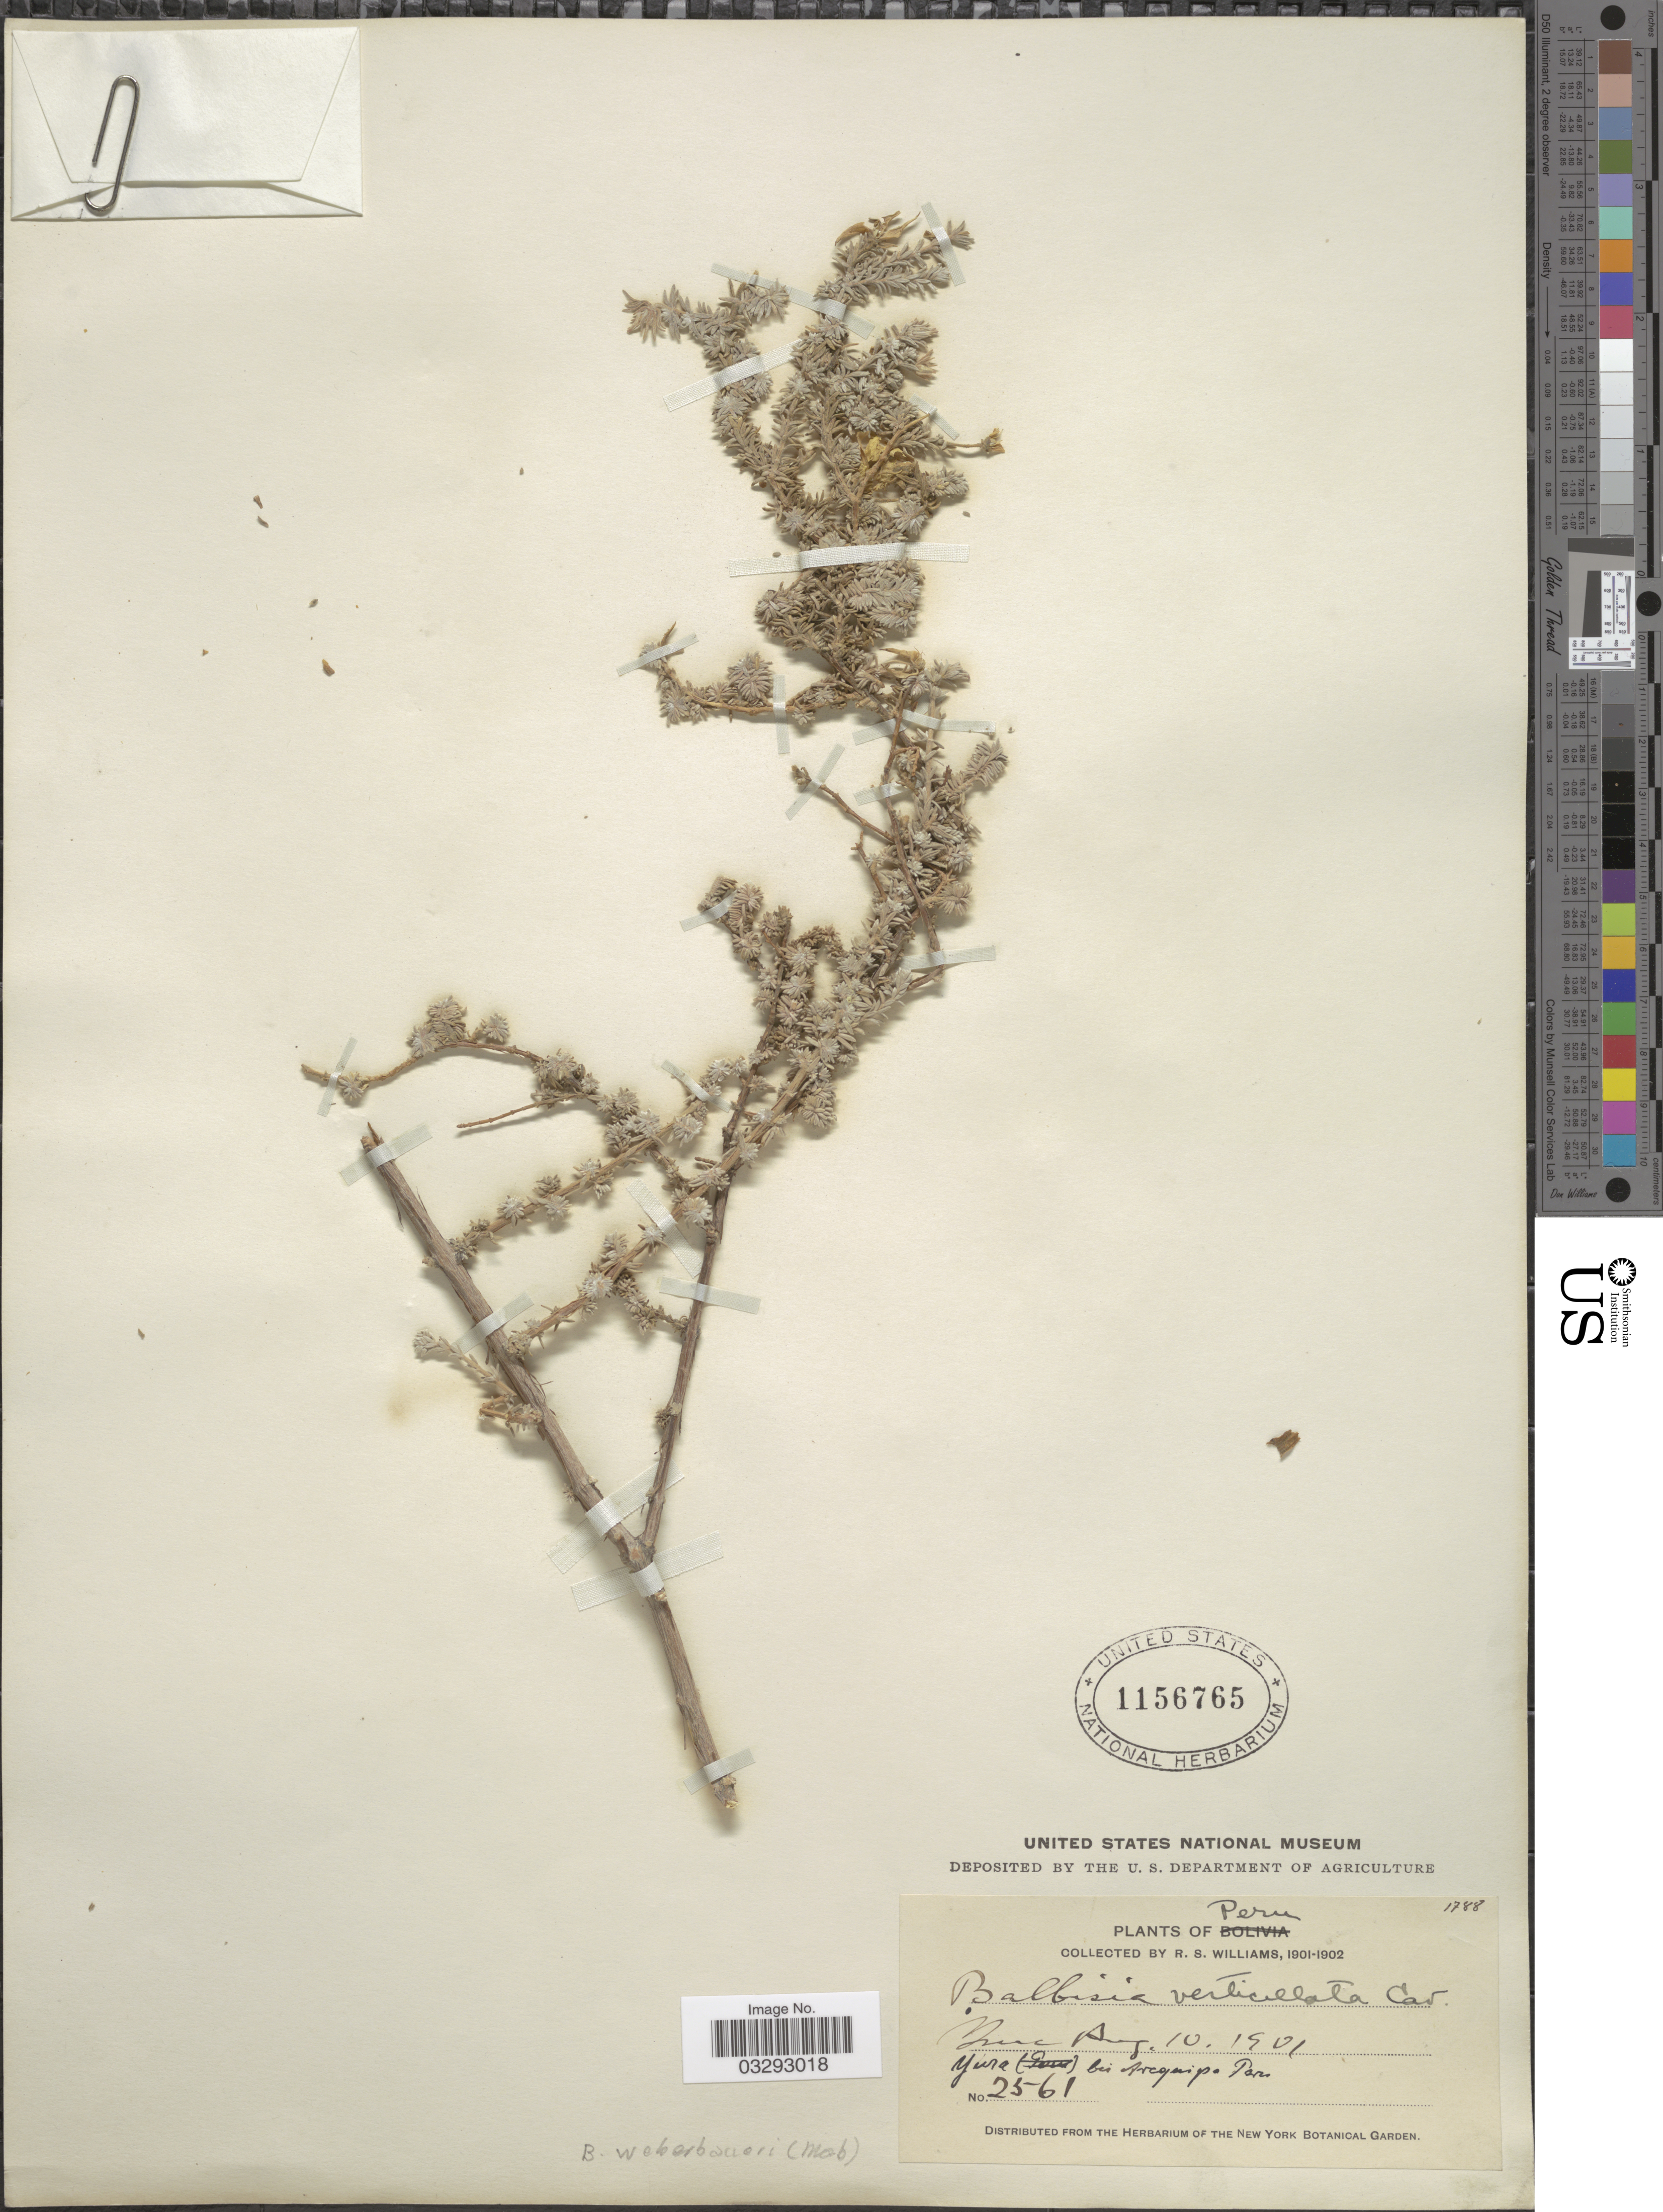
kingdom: Plantae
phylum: Tracheophyta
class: Magnoliopsida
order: Geraniales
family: Vivianiaceae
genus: Balbisia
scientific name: Balbisia weberbaueri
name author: R. Knuth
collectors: R. S. Williams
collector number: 2561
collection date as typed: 10 Aug 1901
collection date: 1901-08-10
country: Peru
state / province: Arequipa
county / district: Arequipa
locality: Yura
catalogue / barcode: US 1156765